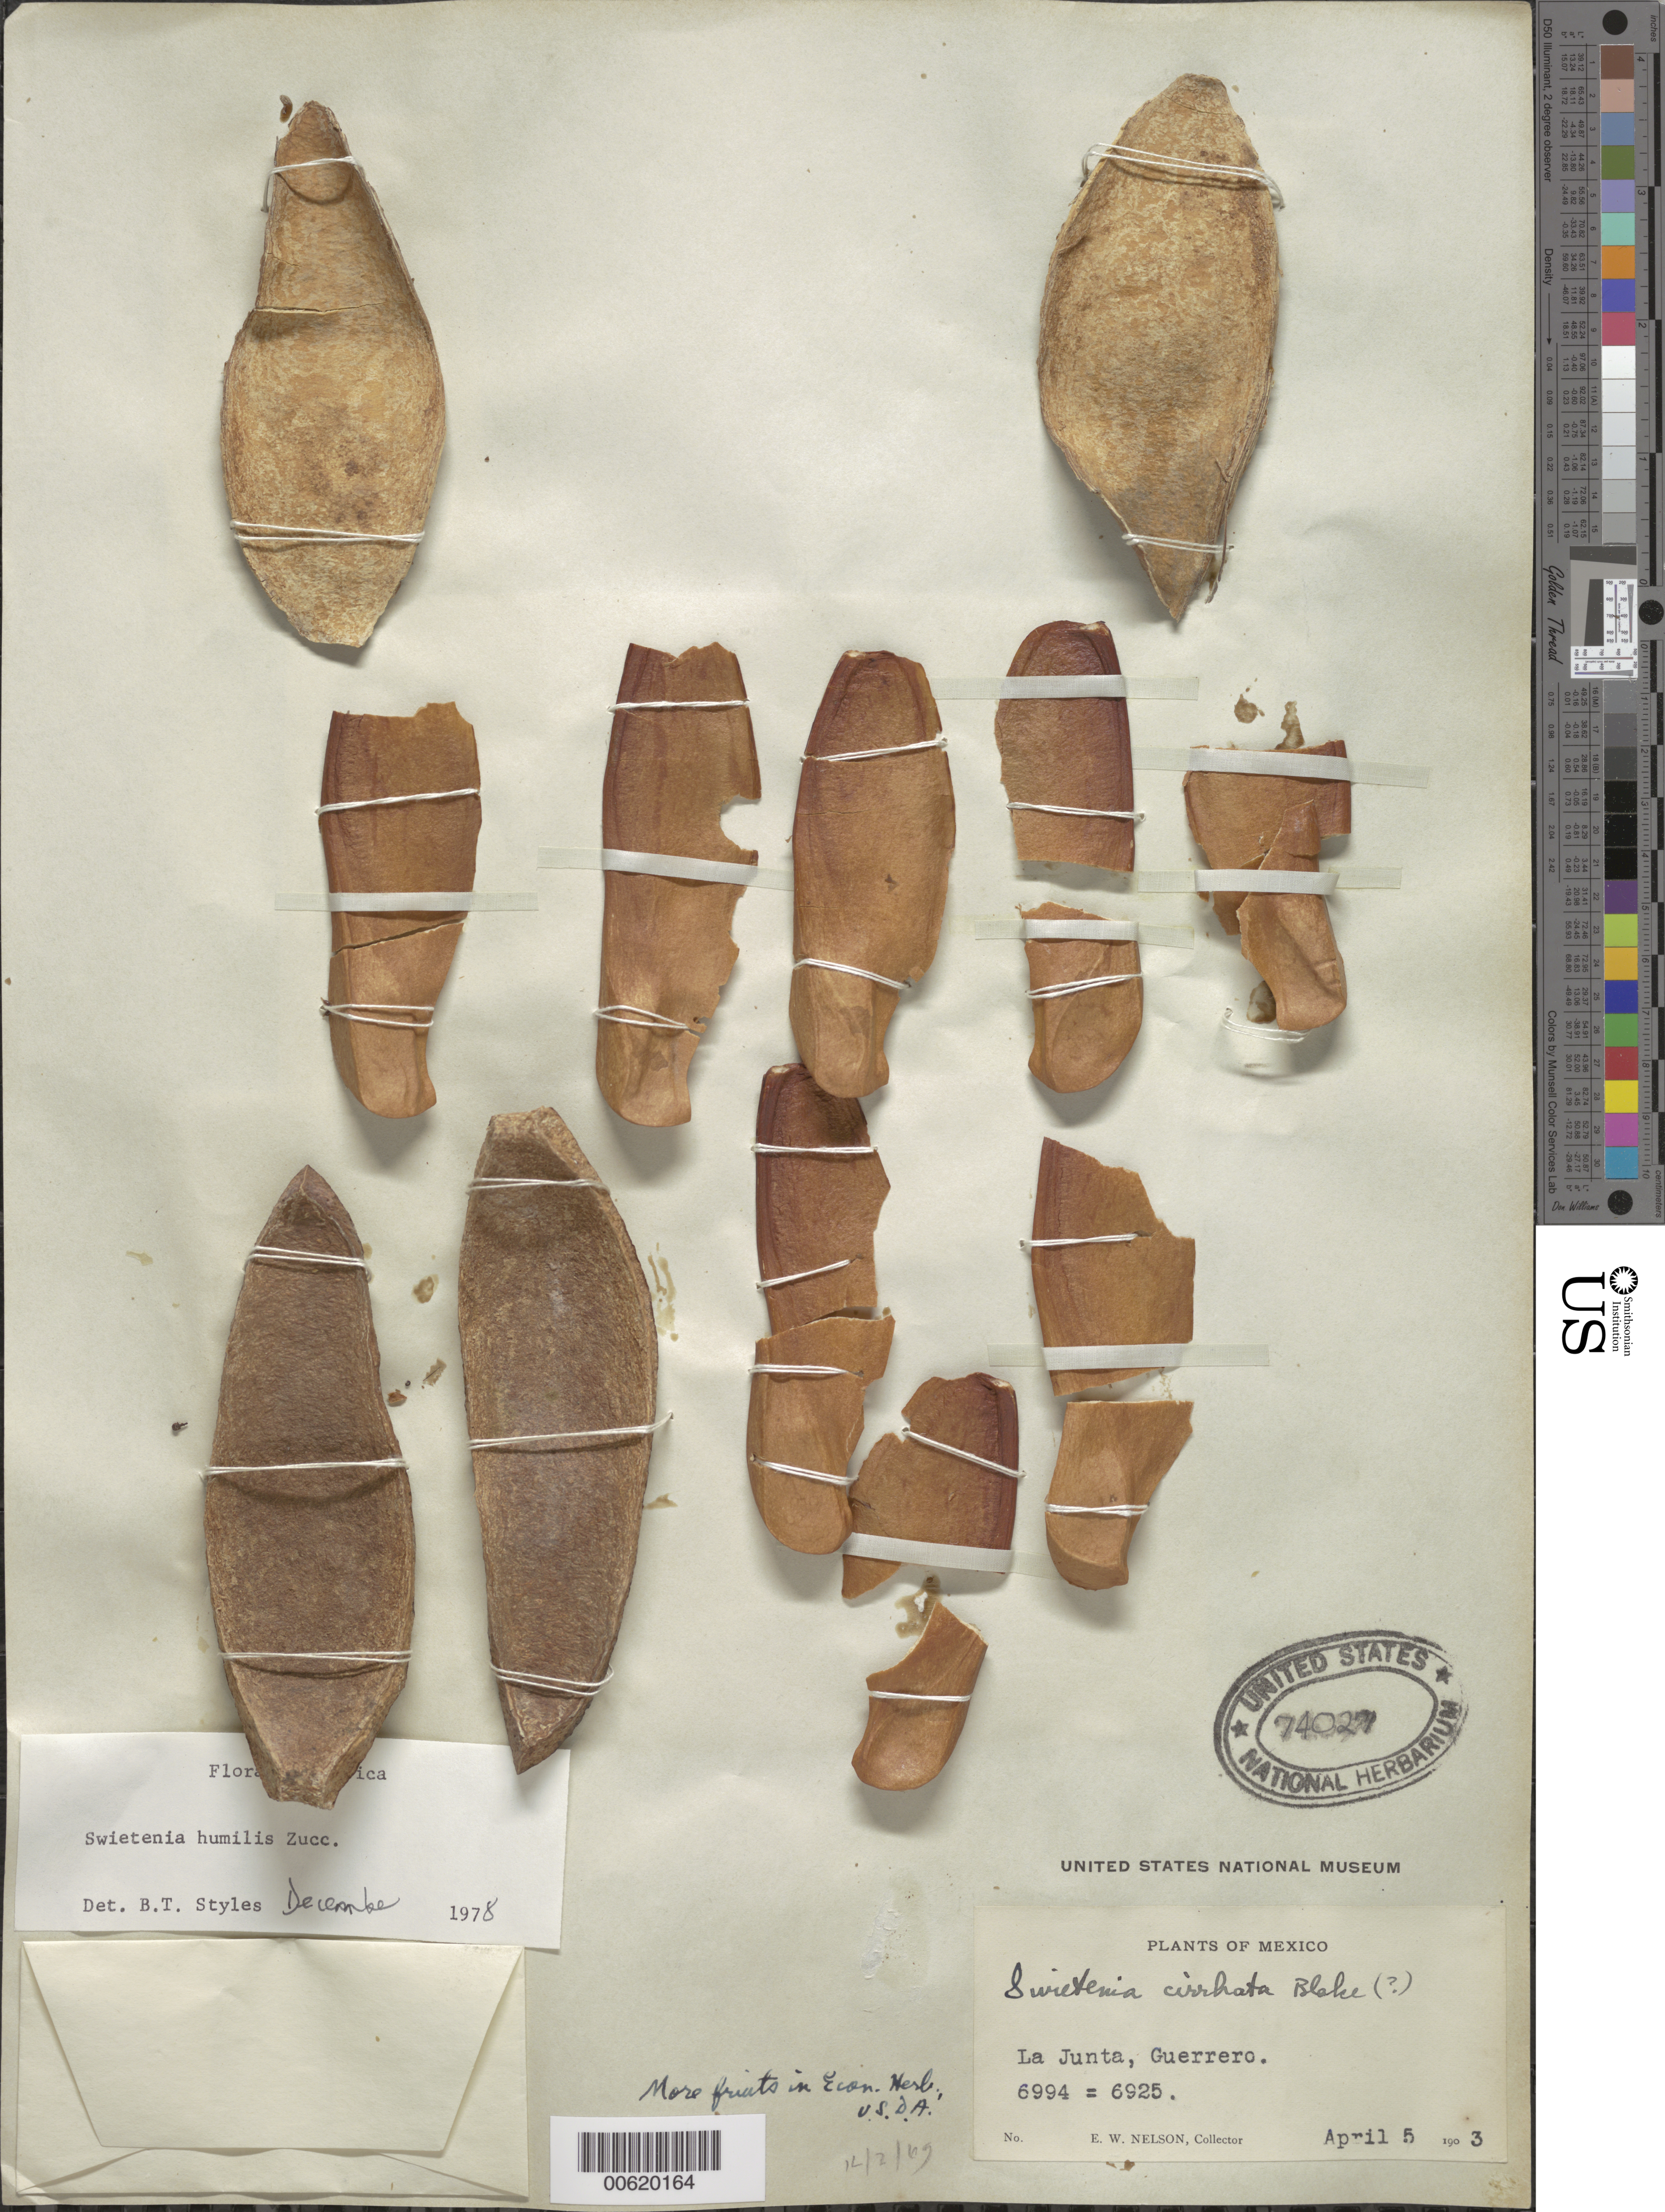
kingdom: Plantae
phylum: Tracheophyta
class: Magnoliopsida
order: Sapindales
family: Meliaceae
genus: Swietenia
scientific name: Swietenia humilis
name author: Zucc.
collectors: E. W. Nelson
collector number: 6994 / 6925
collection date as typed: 05 Apr 1903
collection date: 1903-04-05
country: Mexico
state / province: Chihuahua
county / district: Guerrero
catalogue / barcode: US 74027